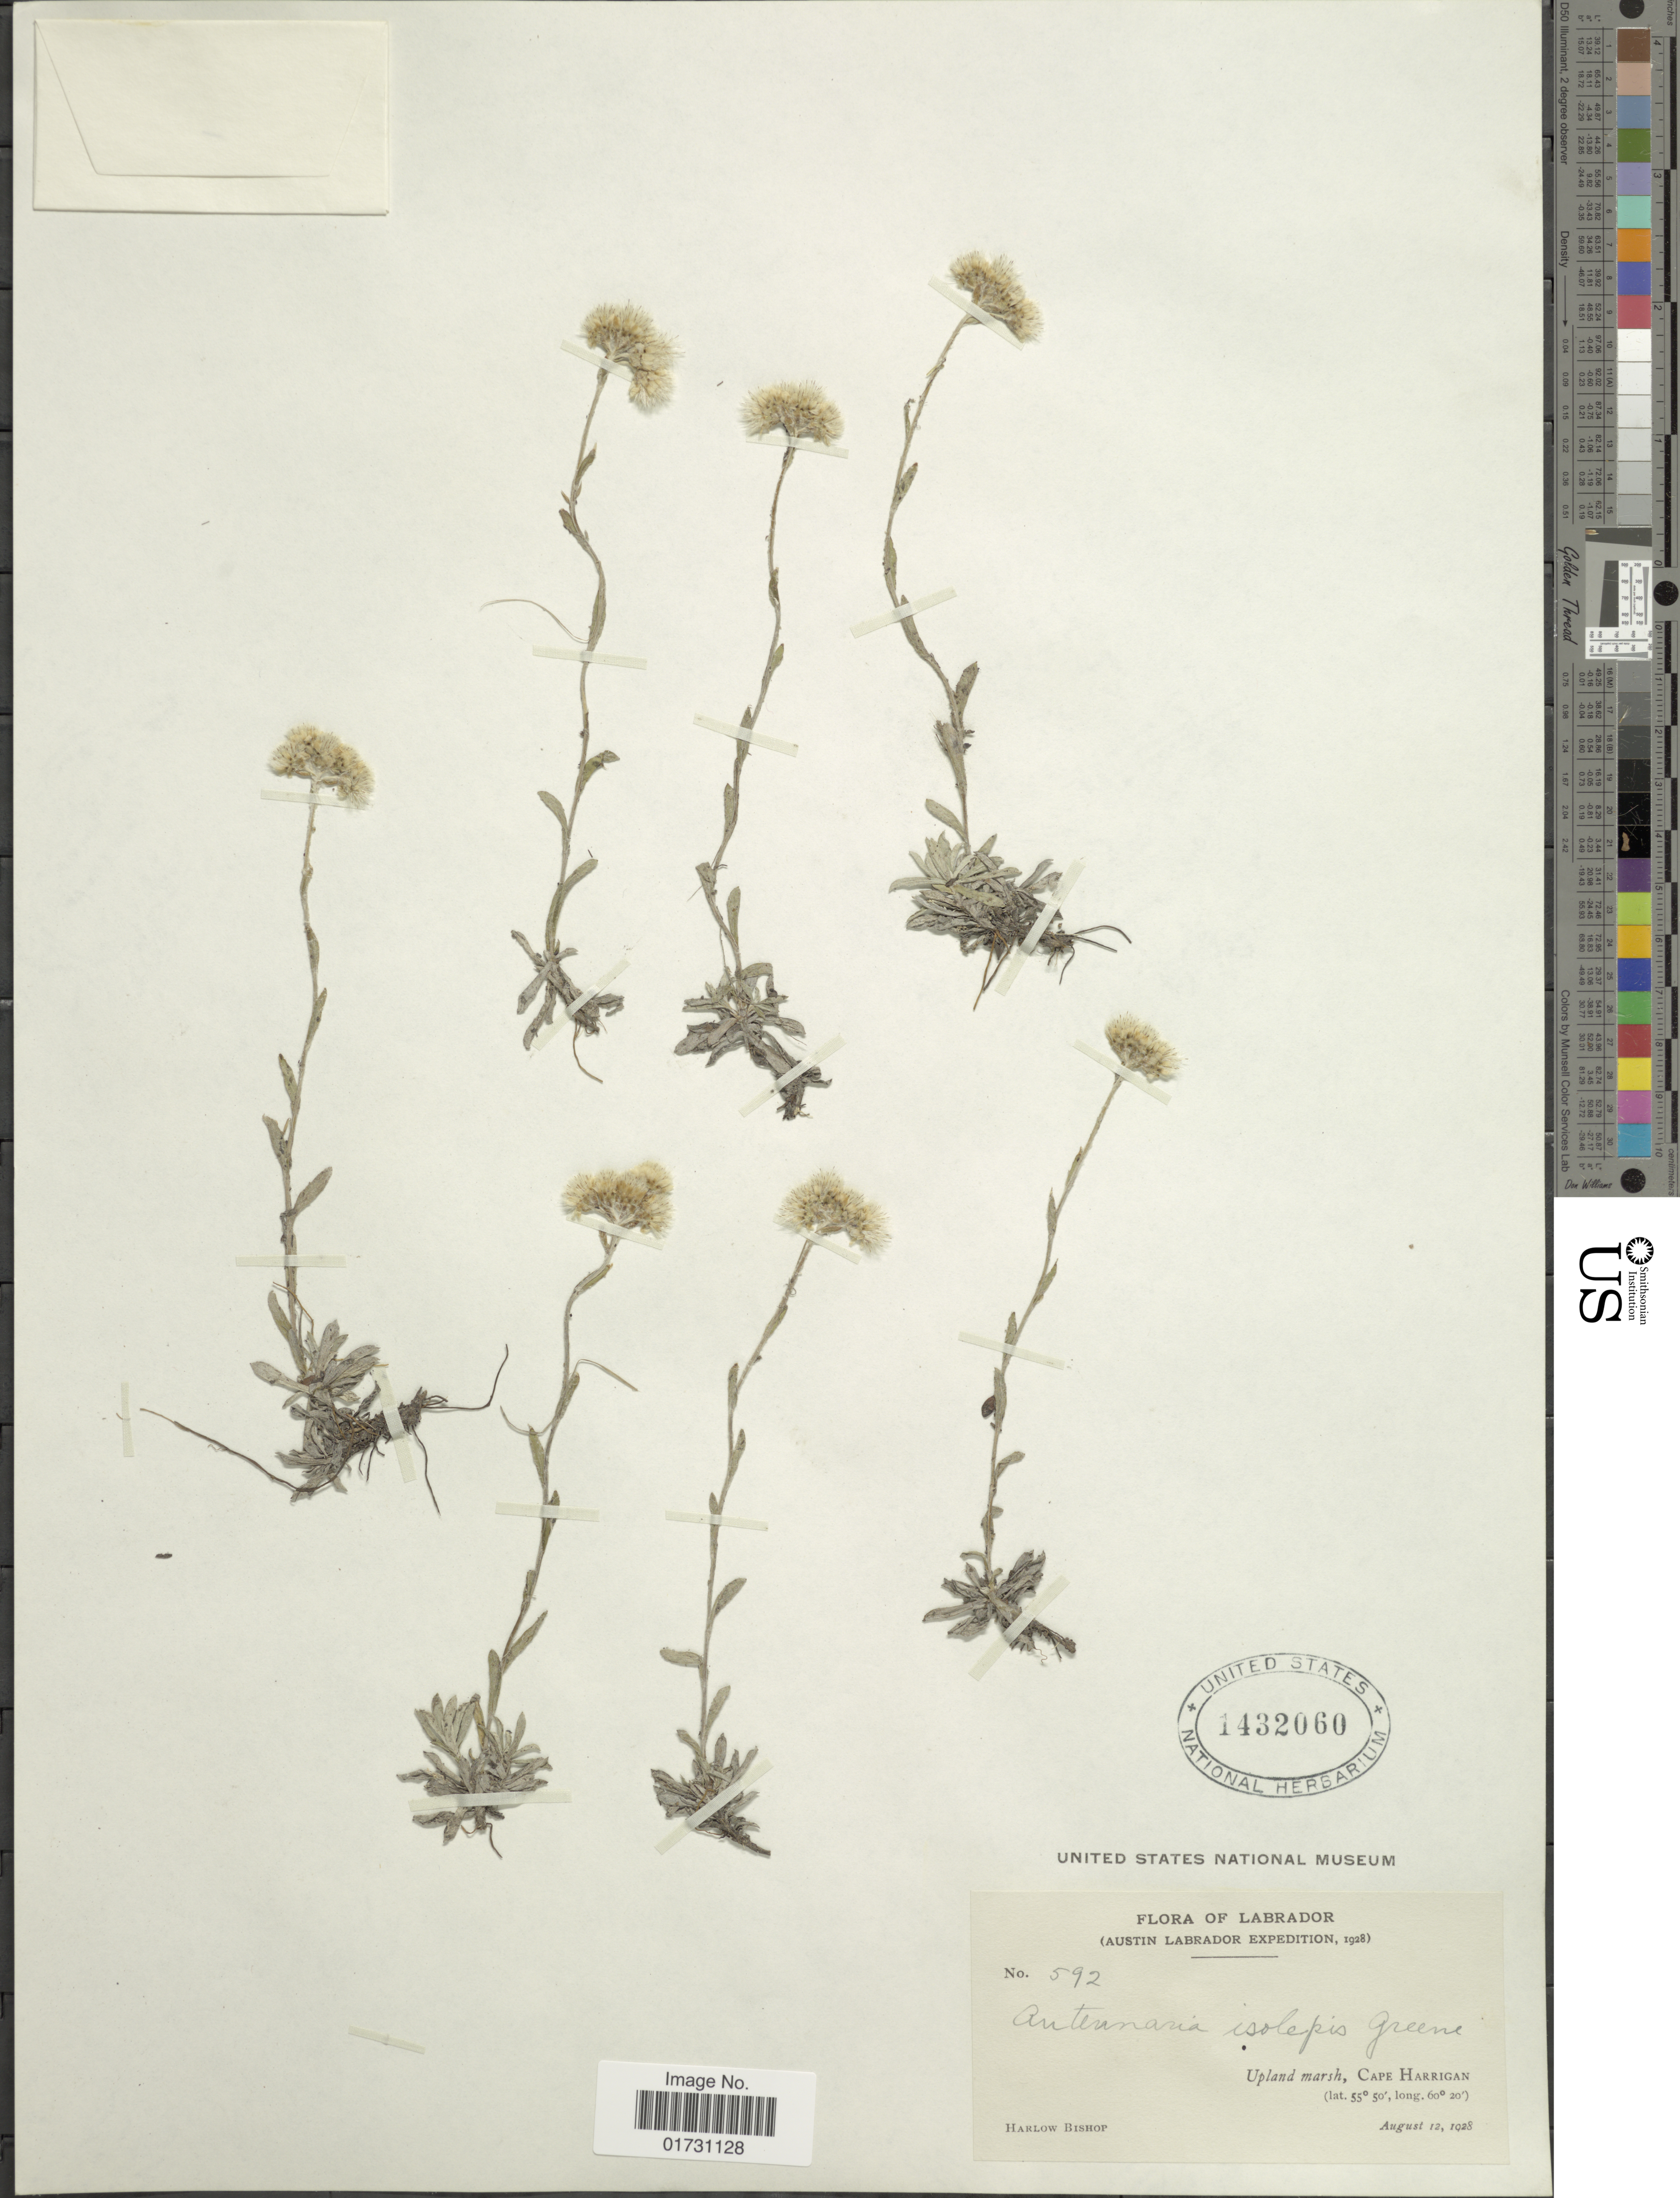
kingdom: Plantae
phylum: Tracheophyta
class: Magnoliopsida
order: Asterales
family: Asteraceae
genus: Antennaria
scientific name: Antennaria isolepis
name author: Greene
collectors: H. Bishop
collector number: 592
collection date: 1928-08-12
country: Canada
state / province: Newfoundland and Labrador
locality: Labrador, Austin Labrador, Upland marsh, Cape Harrigan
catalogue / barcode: US 1432060